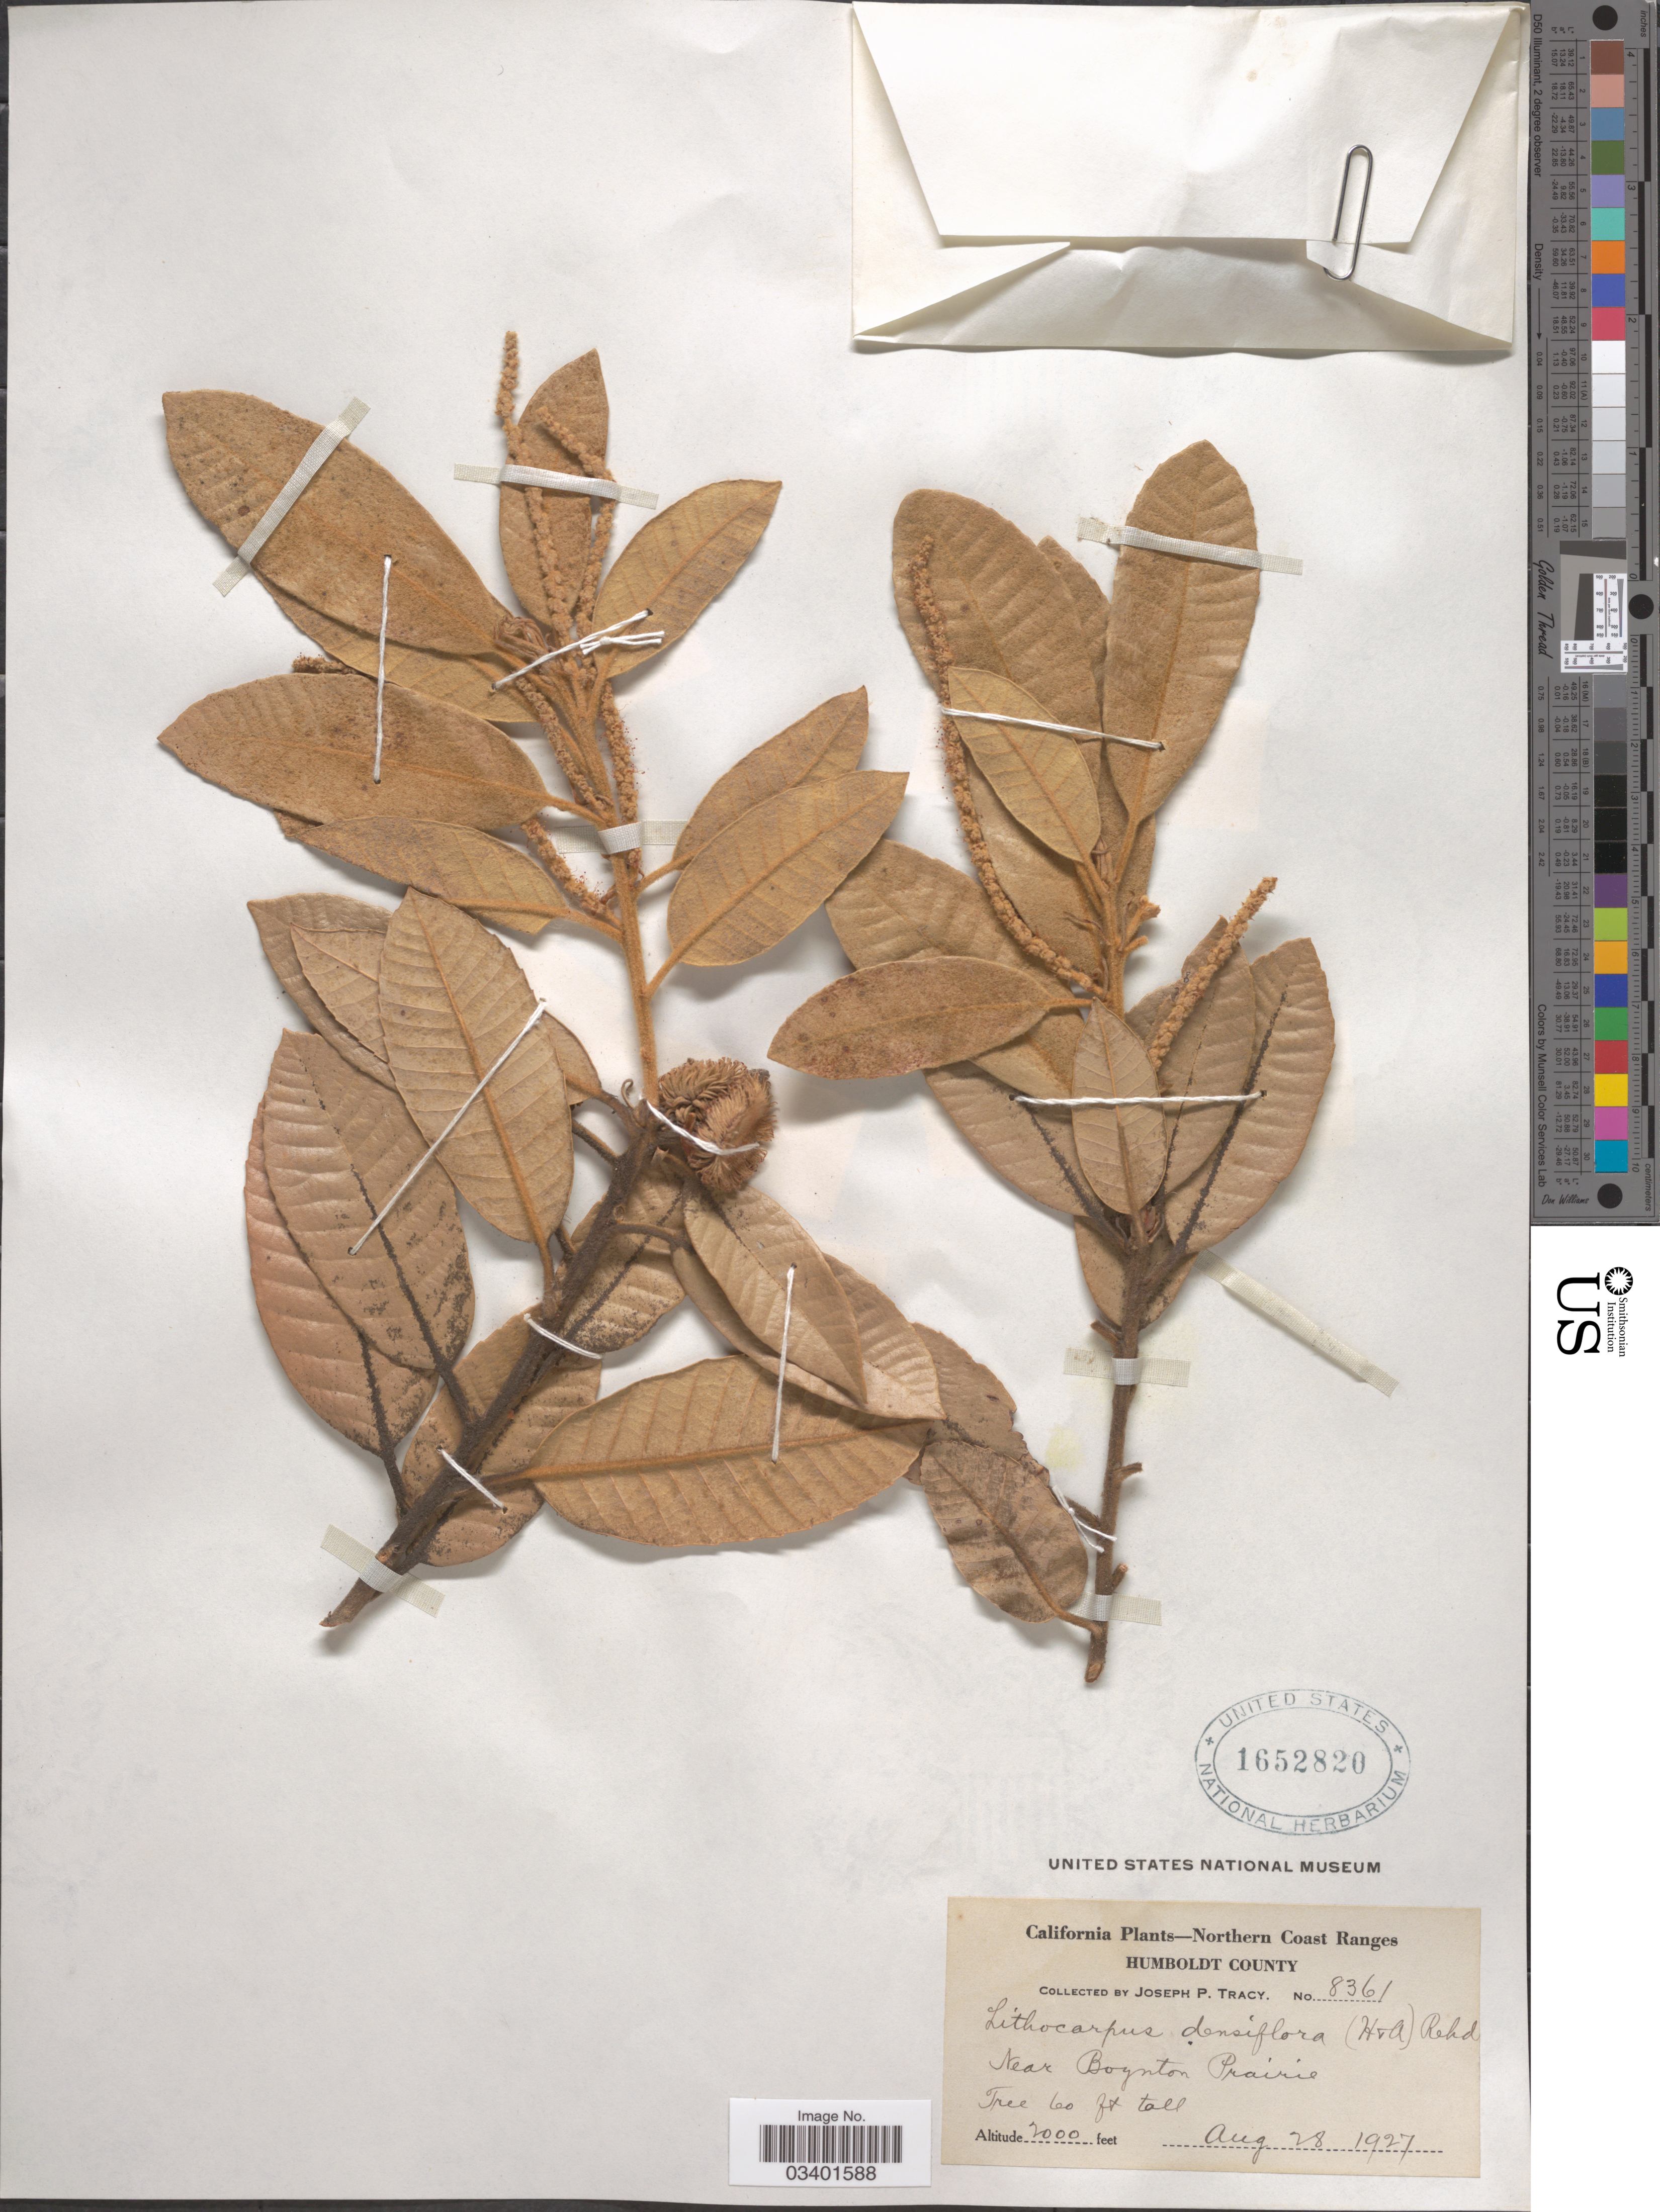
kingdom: Plantae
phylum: Tracheophyta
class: Magnoliopsida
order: Fagales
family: Fagaceae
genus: Notholithocarpus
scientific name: Notholithocarpus densiflorus var. densiflorus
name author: (Hook. & Arn.) P. S. Manos et al.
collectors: J. Tracy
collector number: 8361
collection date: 1927-08-28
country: United States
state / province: California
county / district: Humboldt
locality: Northern Coast Ranges. Humboldt County. Near Boynton Prairie.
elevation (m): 610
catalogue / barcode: US 1652820